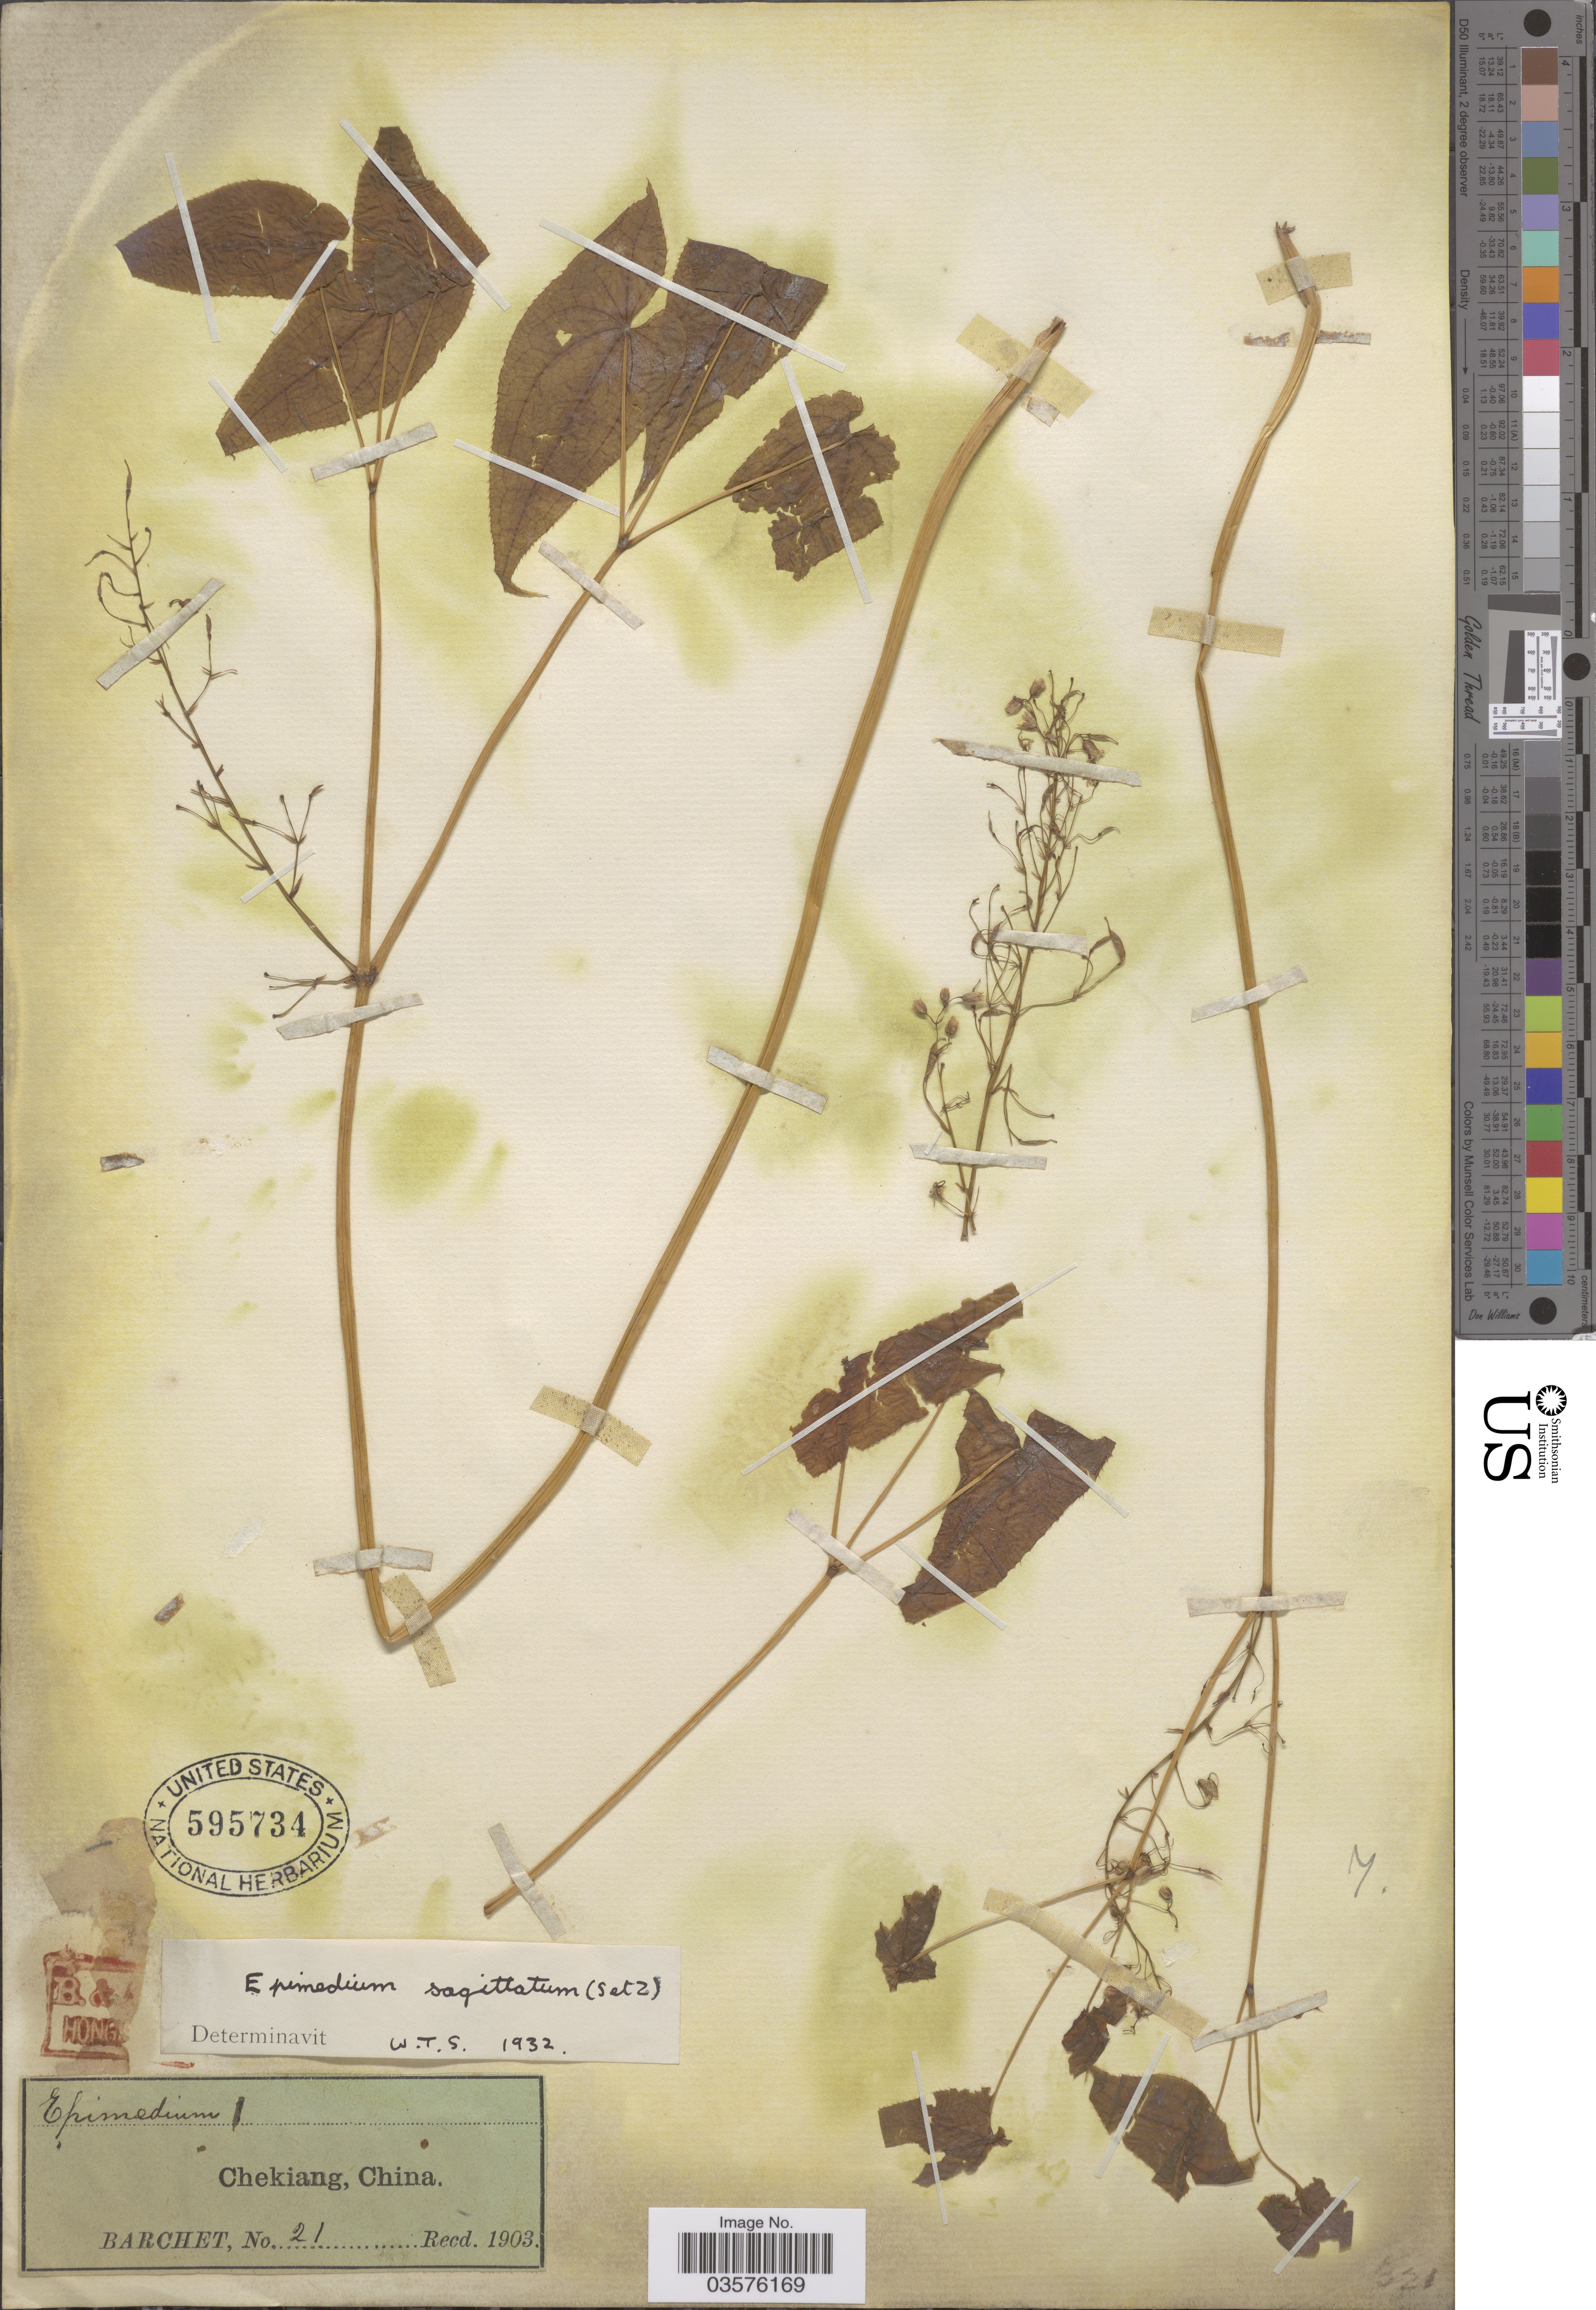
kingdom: Plantae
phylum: Tracheophyta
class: Magnoliopsida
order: Ranunculales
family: Berberidaceae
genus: Epimedium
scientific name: Epimedium sagittatum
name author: (Siebold & Zucc.) Maxim.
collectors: Barchet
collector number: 21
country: China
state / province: Zhejiang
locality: Chekiang.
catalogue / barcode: US 595734